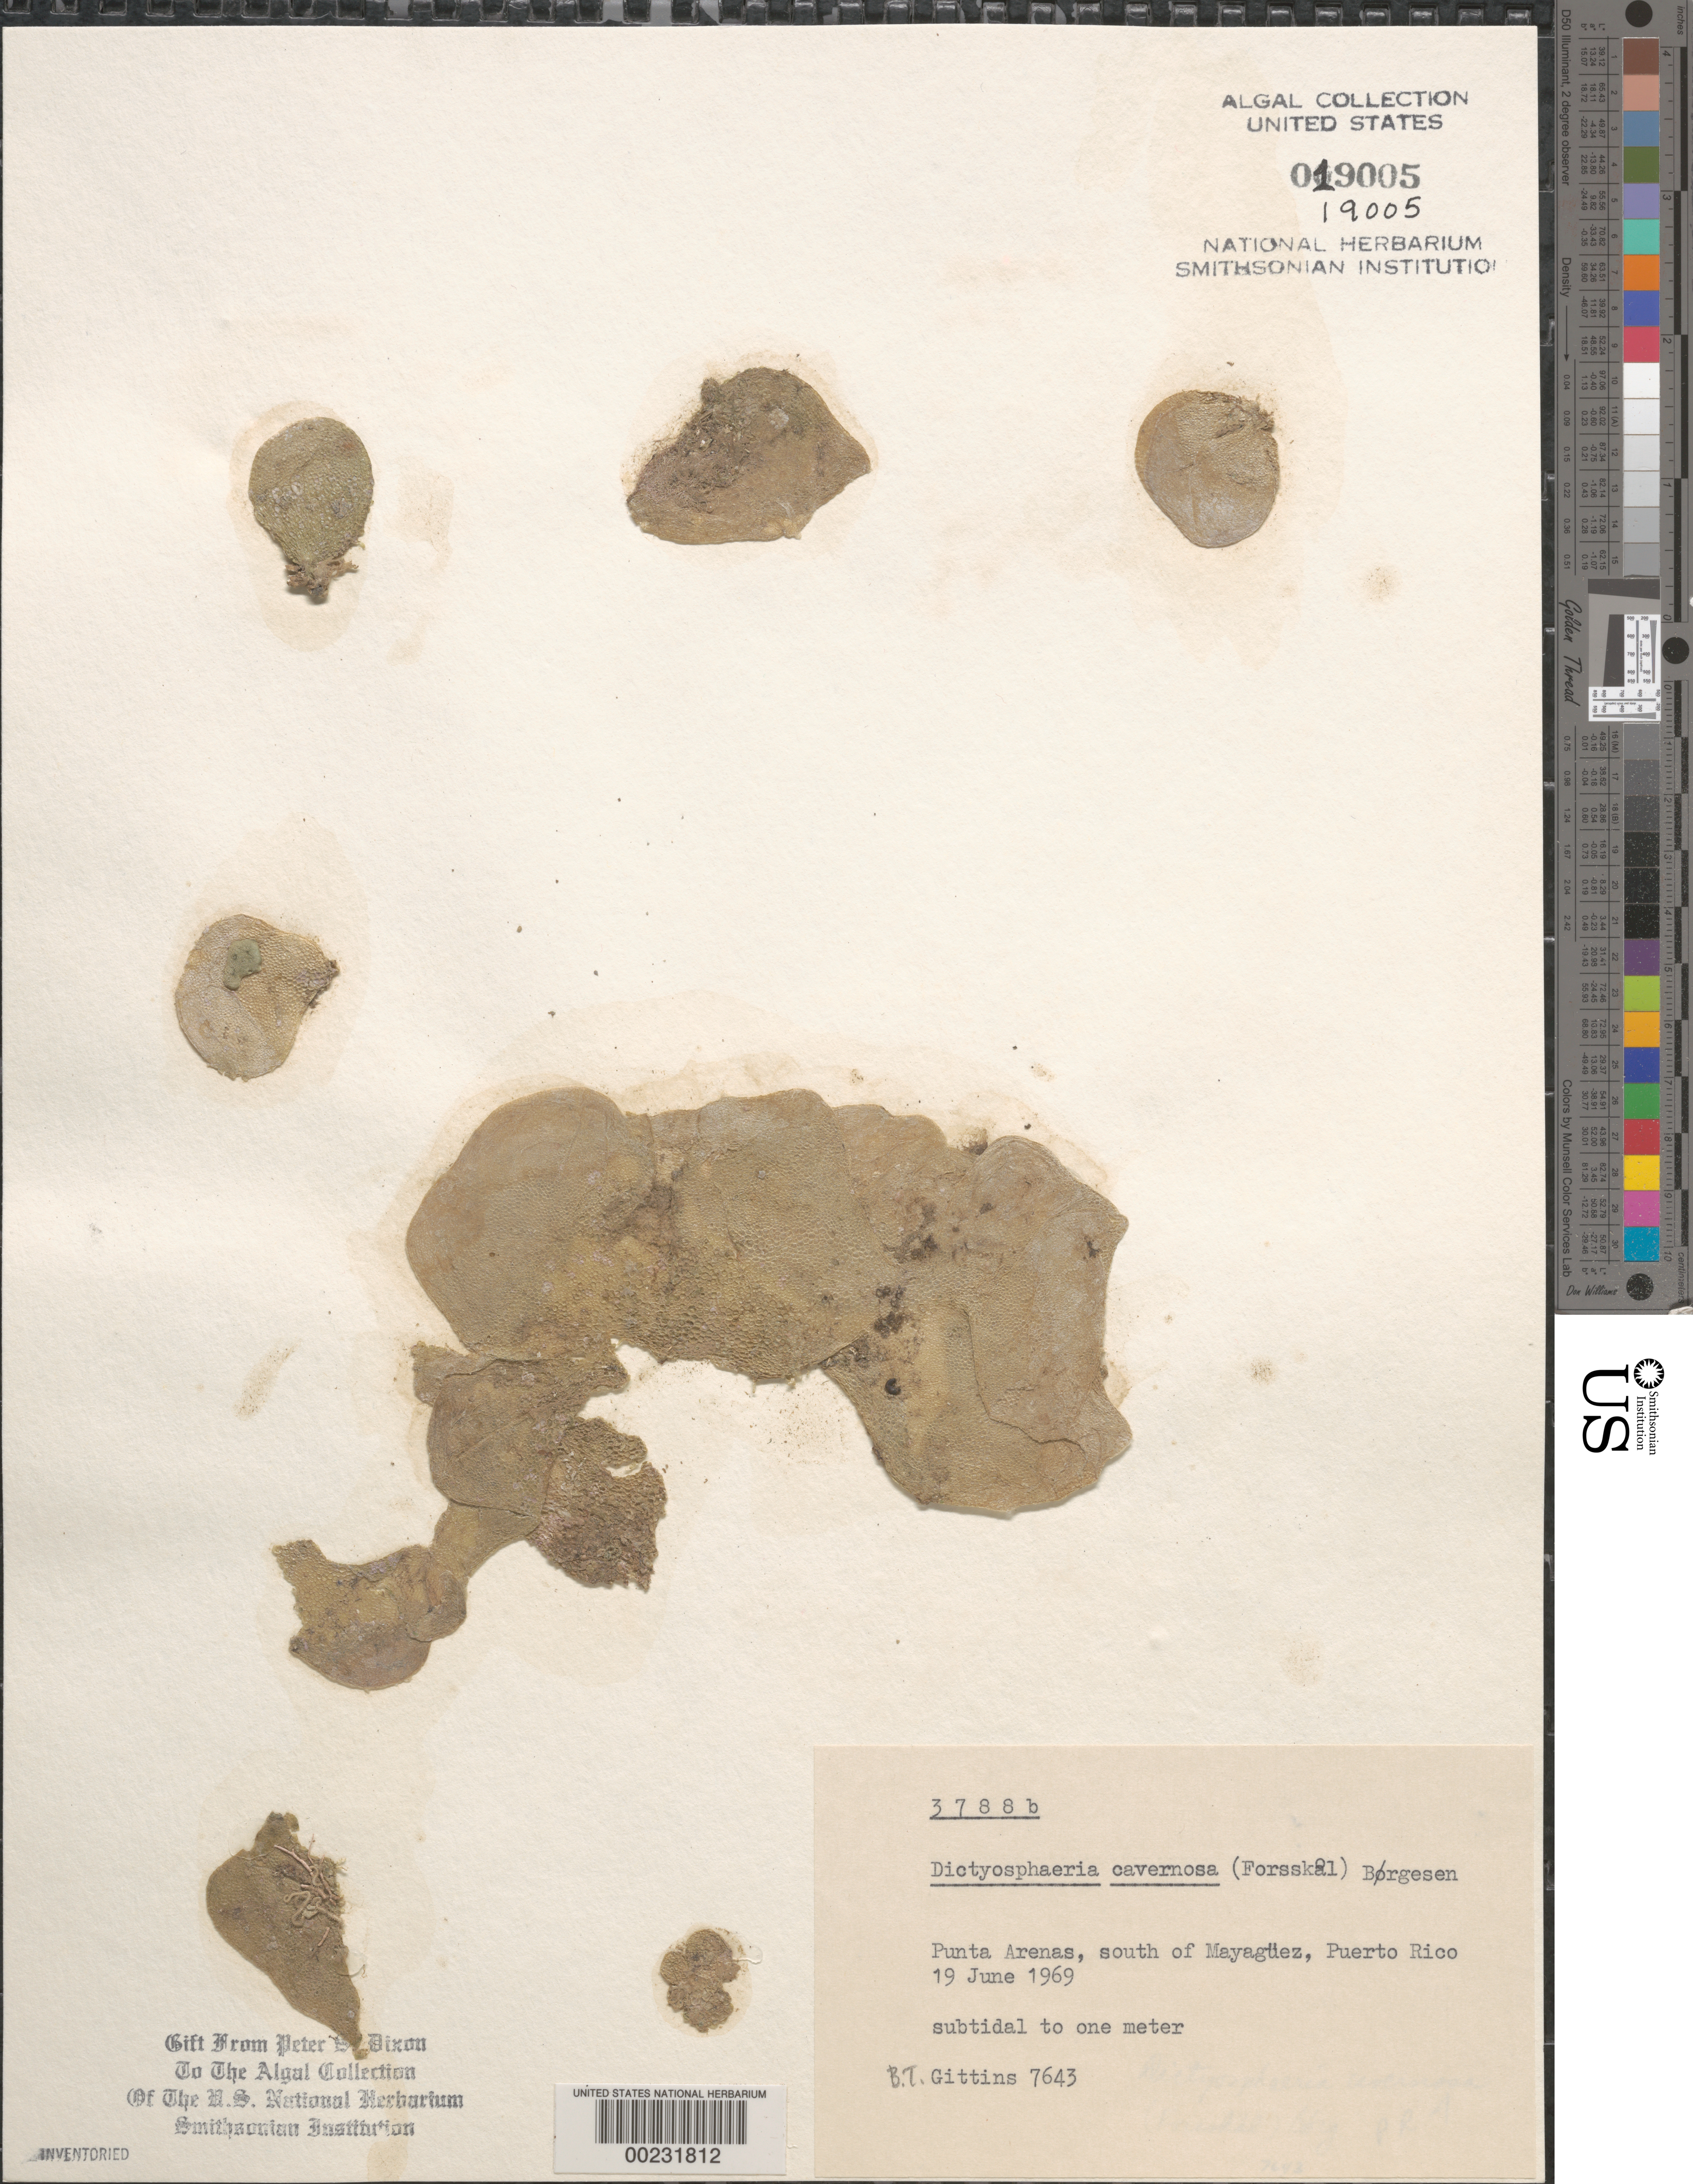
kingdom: Plantae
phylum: Chlorophyta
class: Ulvophyceae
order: Siphonocladales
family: Siphonocladaceae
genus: Dictyosphaeria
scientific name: Dictyosphaeria cavernosa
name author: (Forssk.) Børgesen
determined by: Dixon, P. S.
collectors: B. Gittins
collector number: BTG 7643 & PSD 3788B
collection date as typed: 19 Jun 1969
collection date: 1969-06-19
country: Puerto Rico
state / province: Mayaguez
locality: Punta arenas, south of mayaguez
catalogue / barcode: US 19005